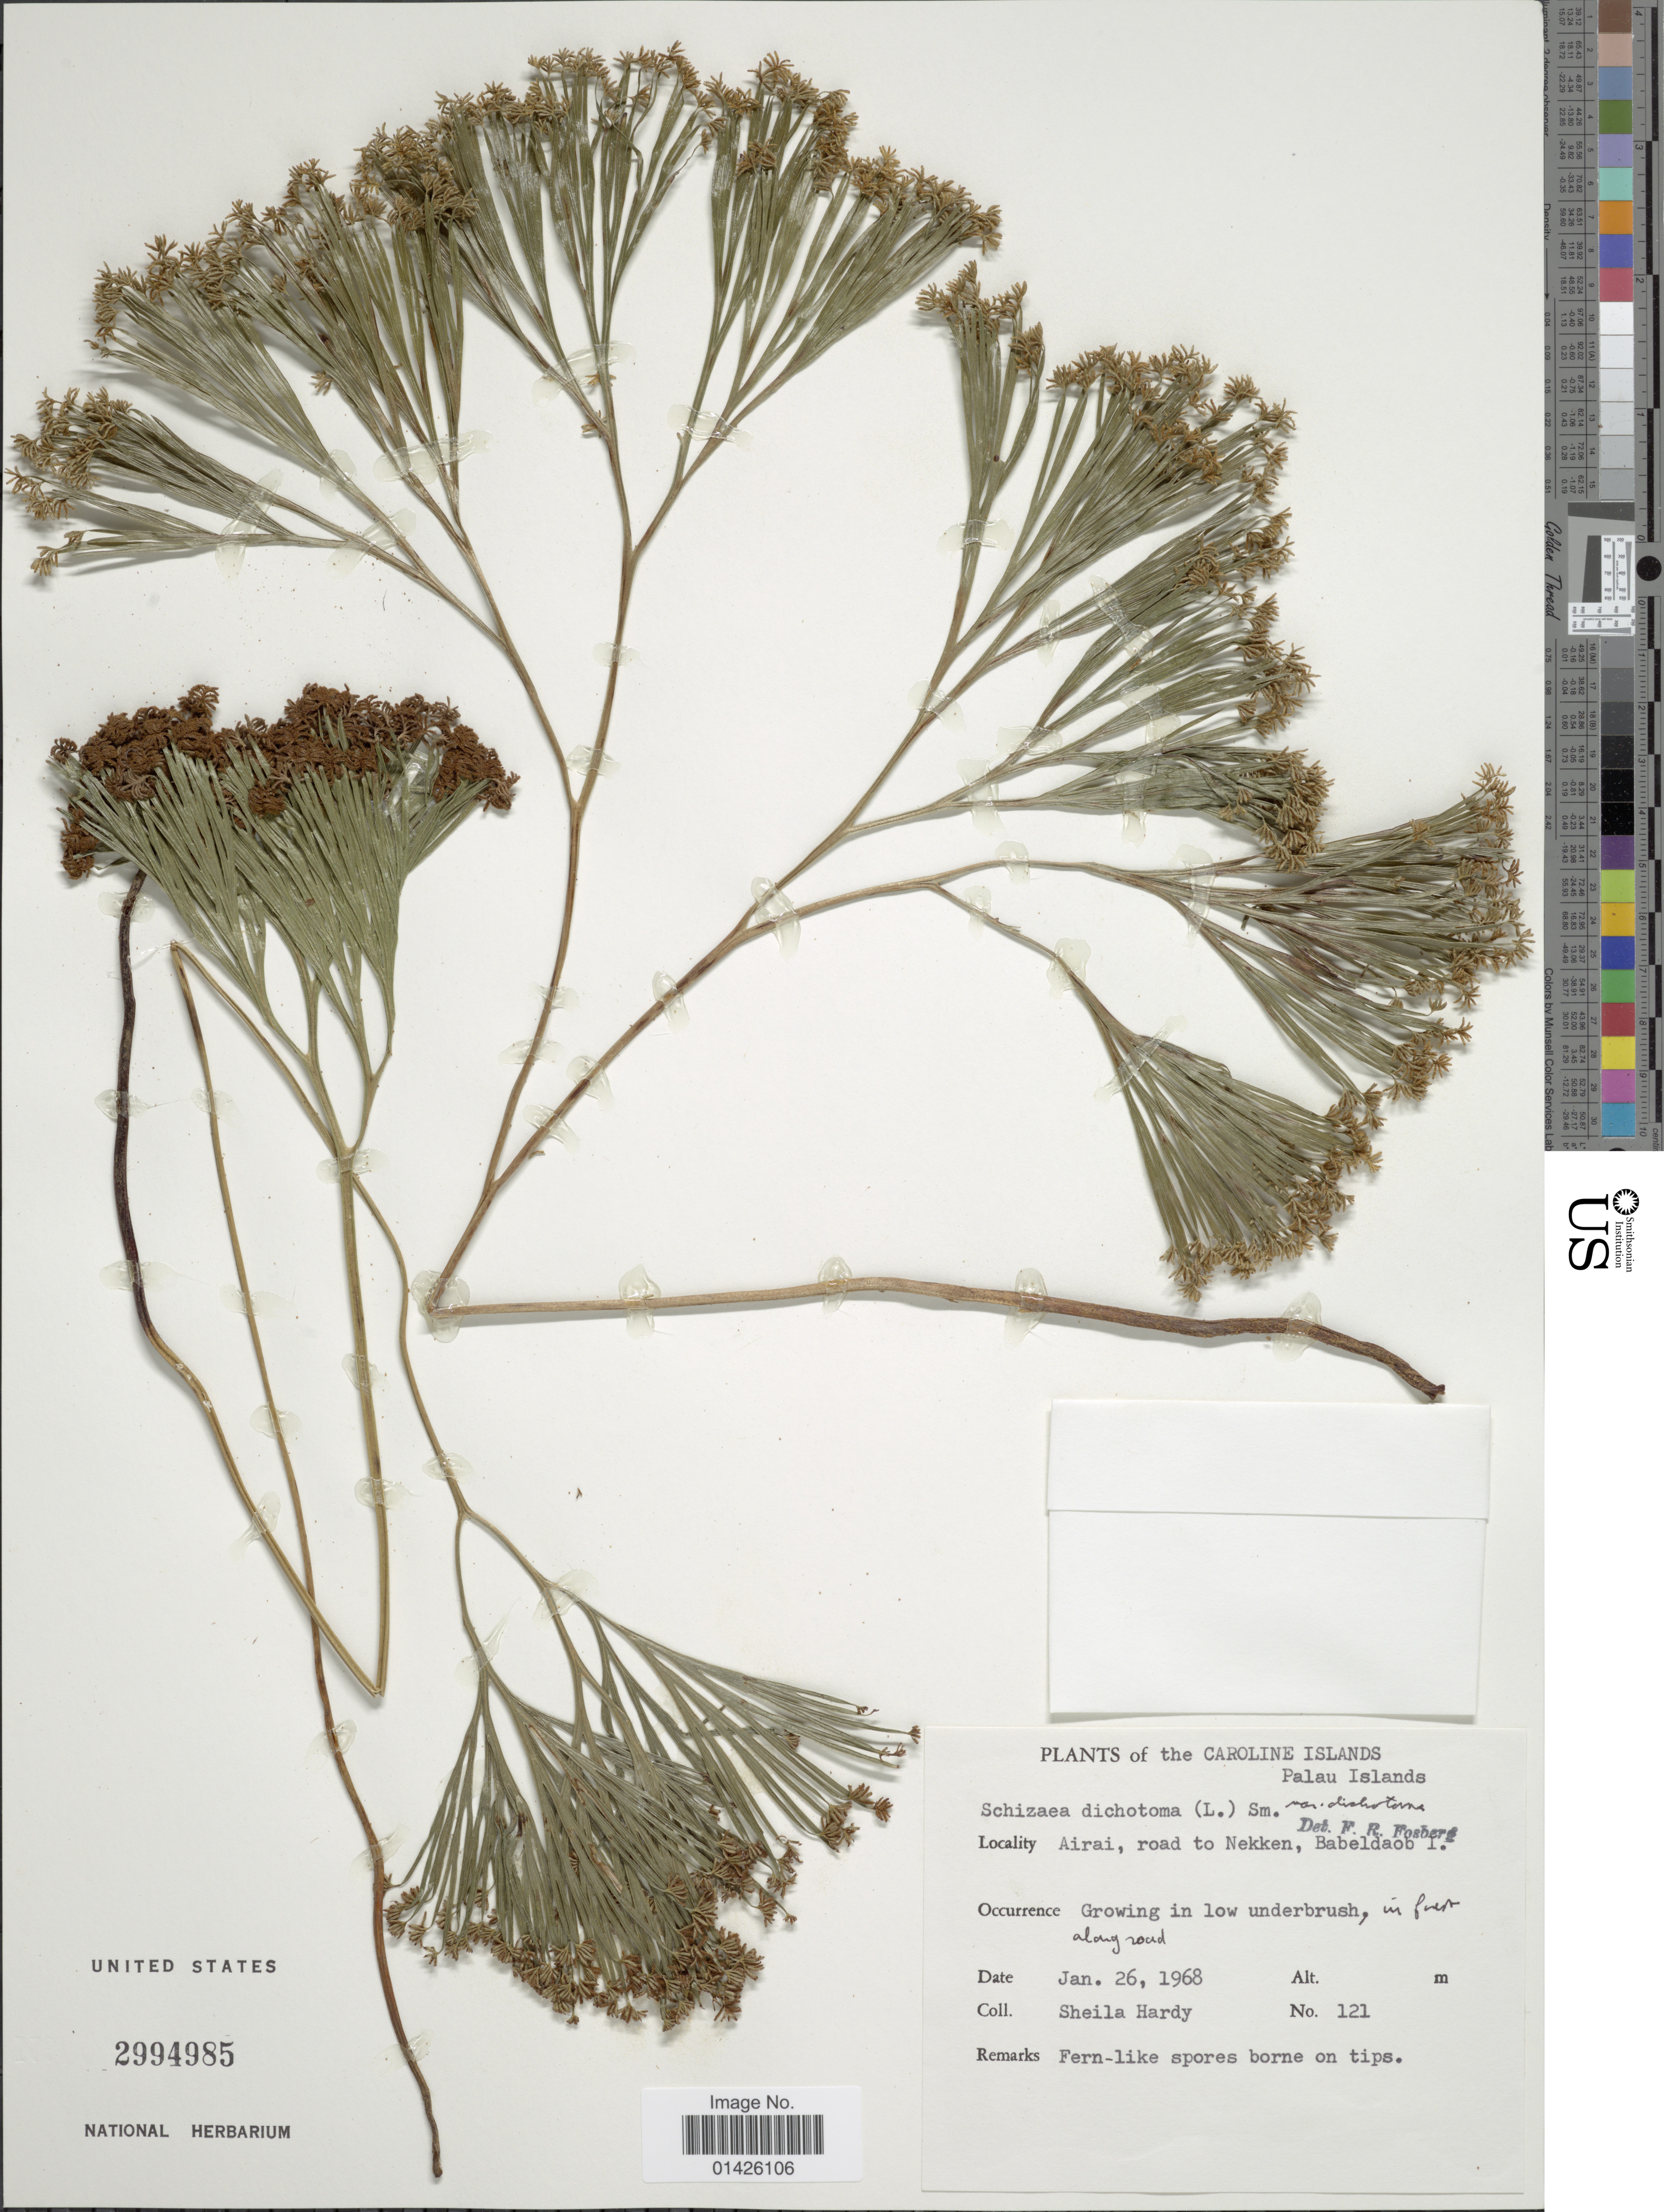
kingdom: Plantae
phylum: Tracheophyta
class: Polypodiopsida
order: Schizaeales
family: Schizaeaceae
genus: Schizaea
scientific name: Schizaea dichotoma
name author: (L.) J. Sm.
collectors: S. Hardy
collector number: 121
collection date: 1968-01-26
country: Palau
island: Babeldaob [Babelthuap]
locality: The Caroline Islands, Palau Islands, Airai, road to Nekken, Babeldaob I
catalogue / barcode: US 2994985